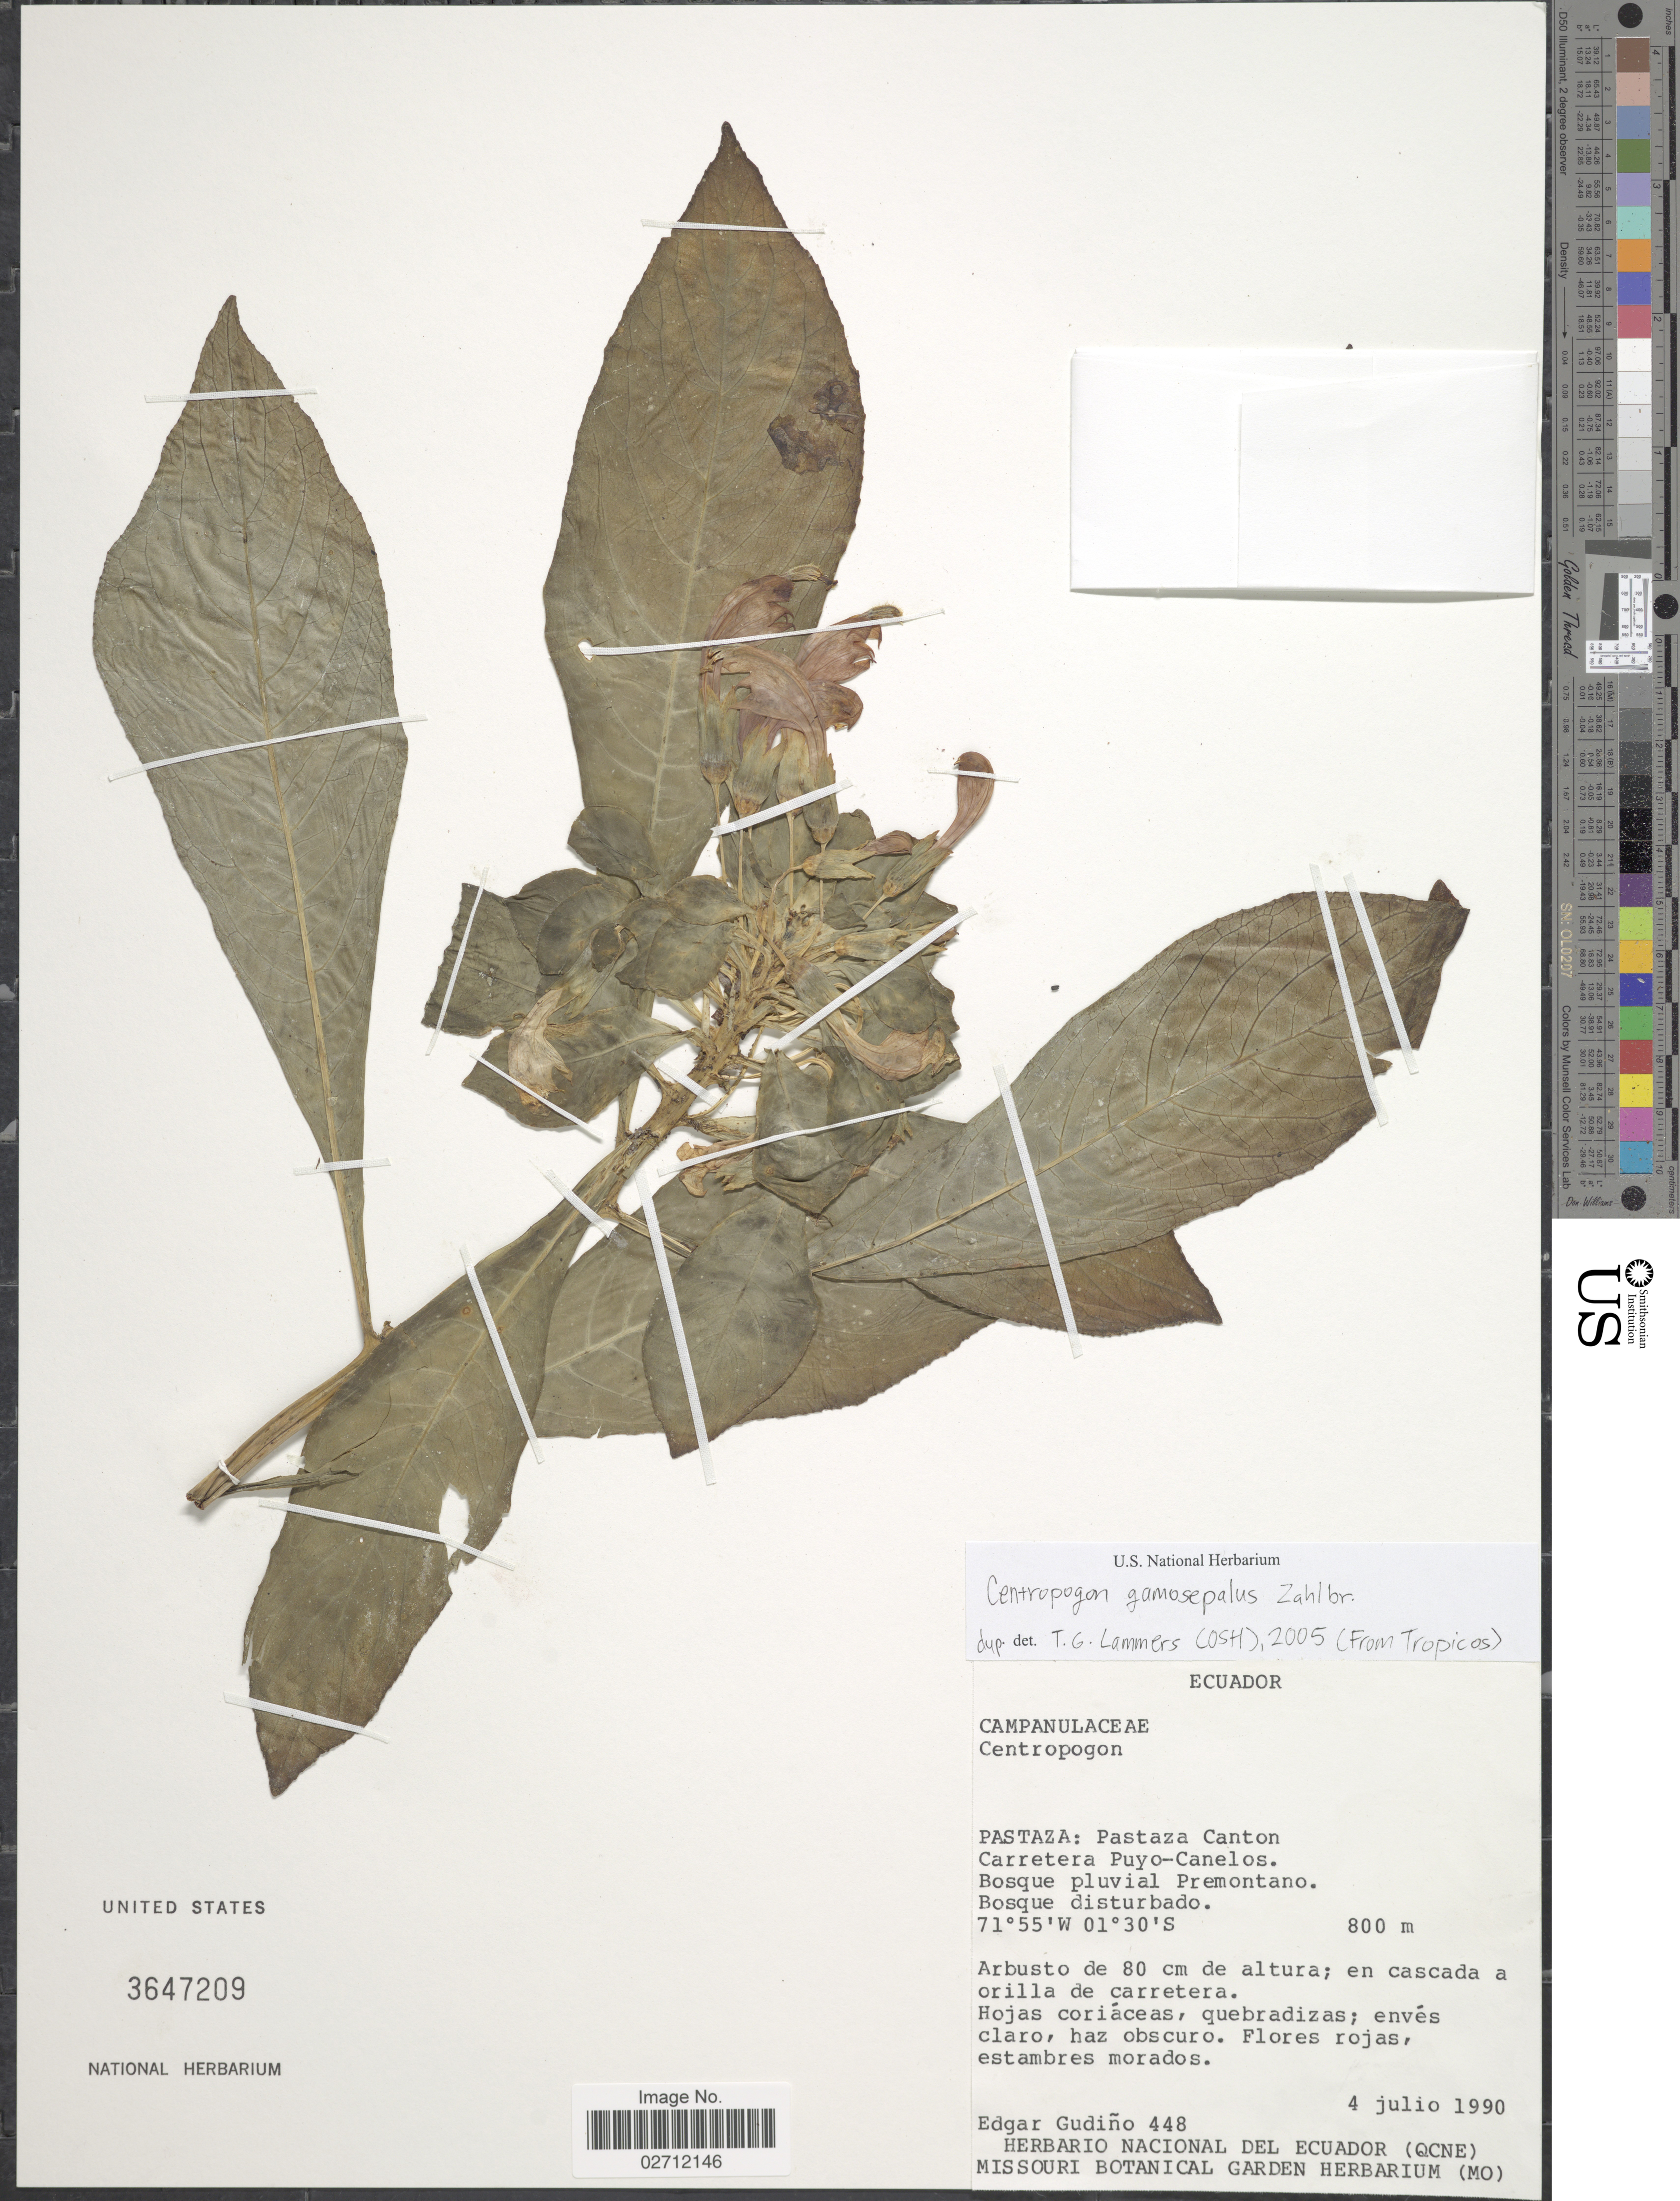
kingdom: Plantae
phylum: Tracheophyta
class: Magnoliopsida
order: Asterales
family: Campanulaceae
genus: Centropogon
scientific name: Centropogon gamosepalus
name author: Zahlbr.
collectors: E. Gudiño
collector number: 448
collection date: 1990-07-04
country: Ecuador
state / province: Pastaza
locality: Pastaza Canton, Carretera Puyo-Canelos, Bosque pluvial Premontano.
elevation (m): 800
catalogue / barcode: US 3647209